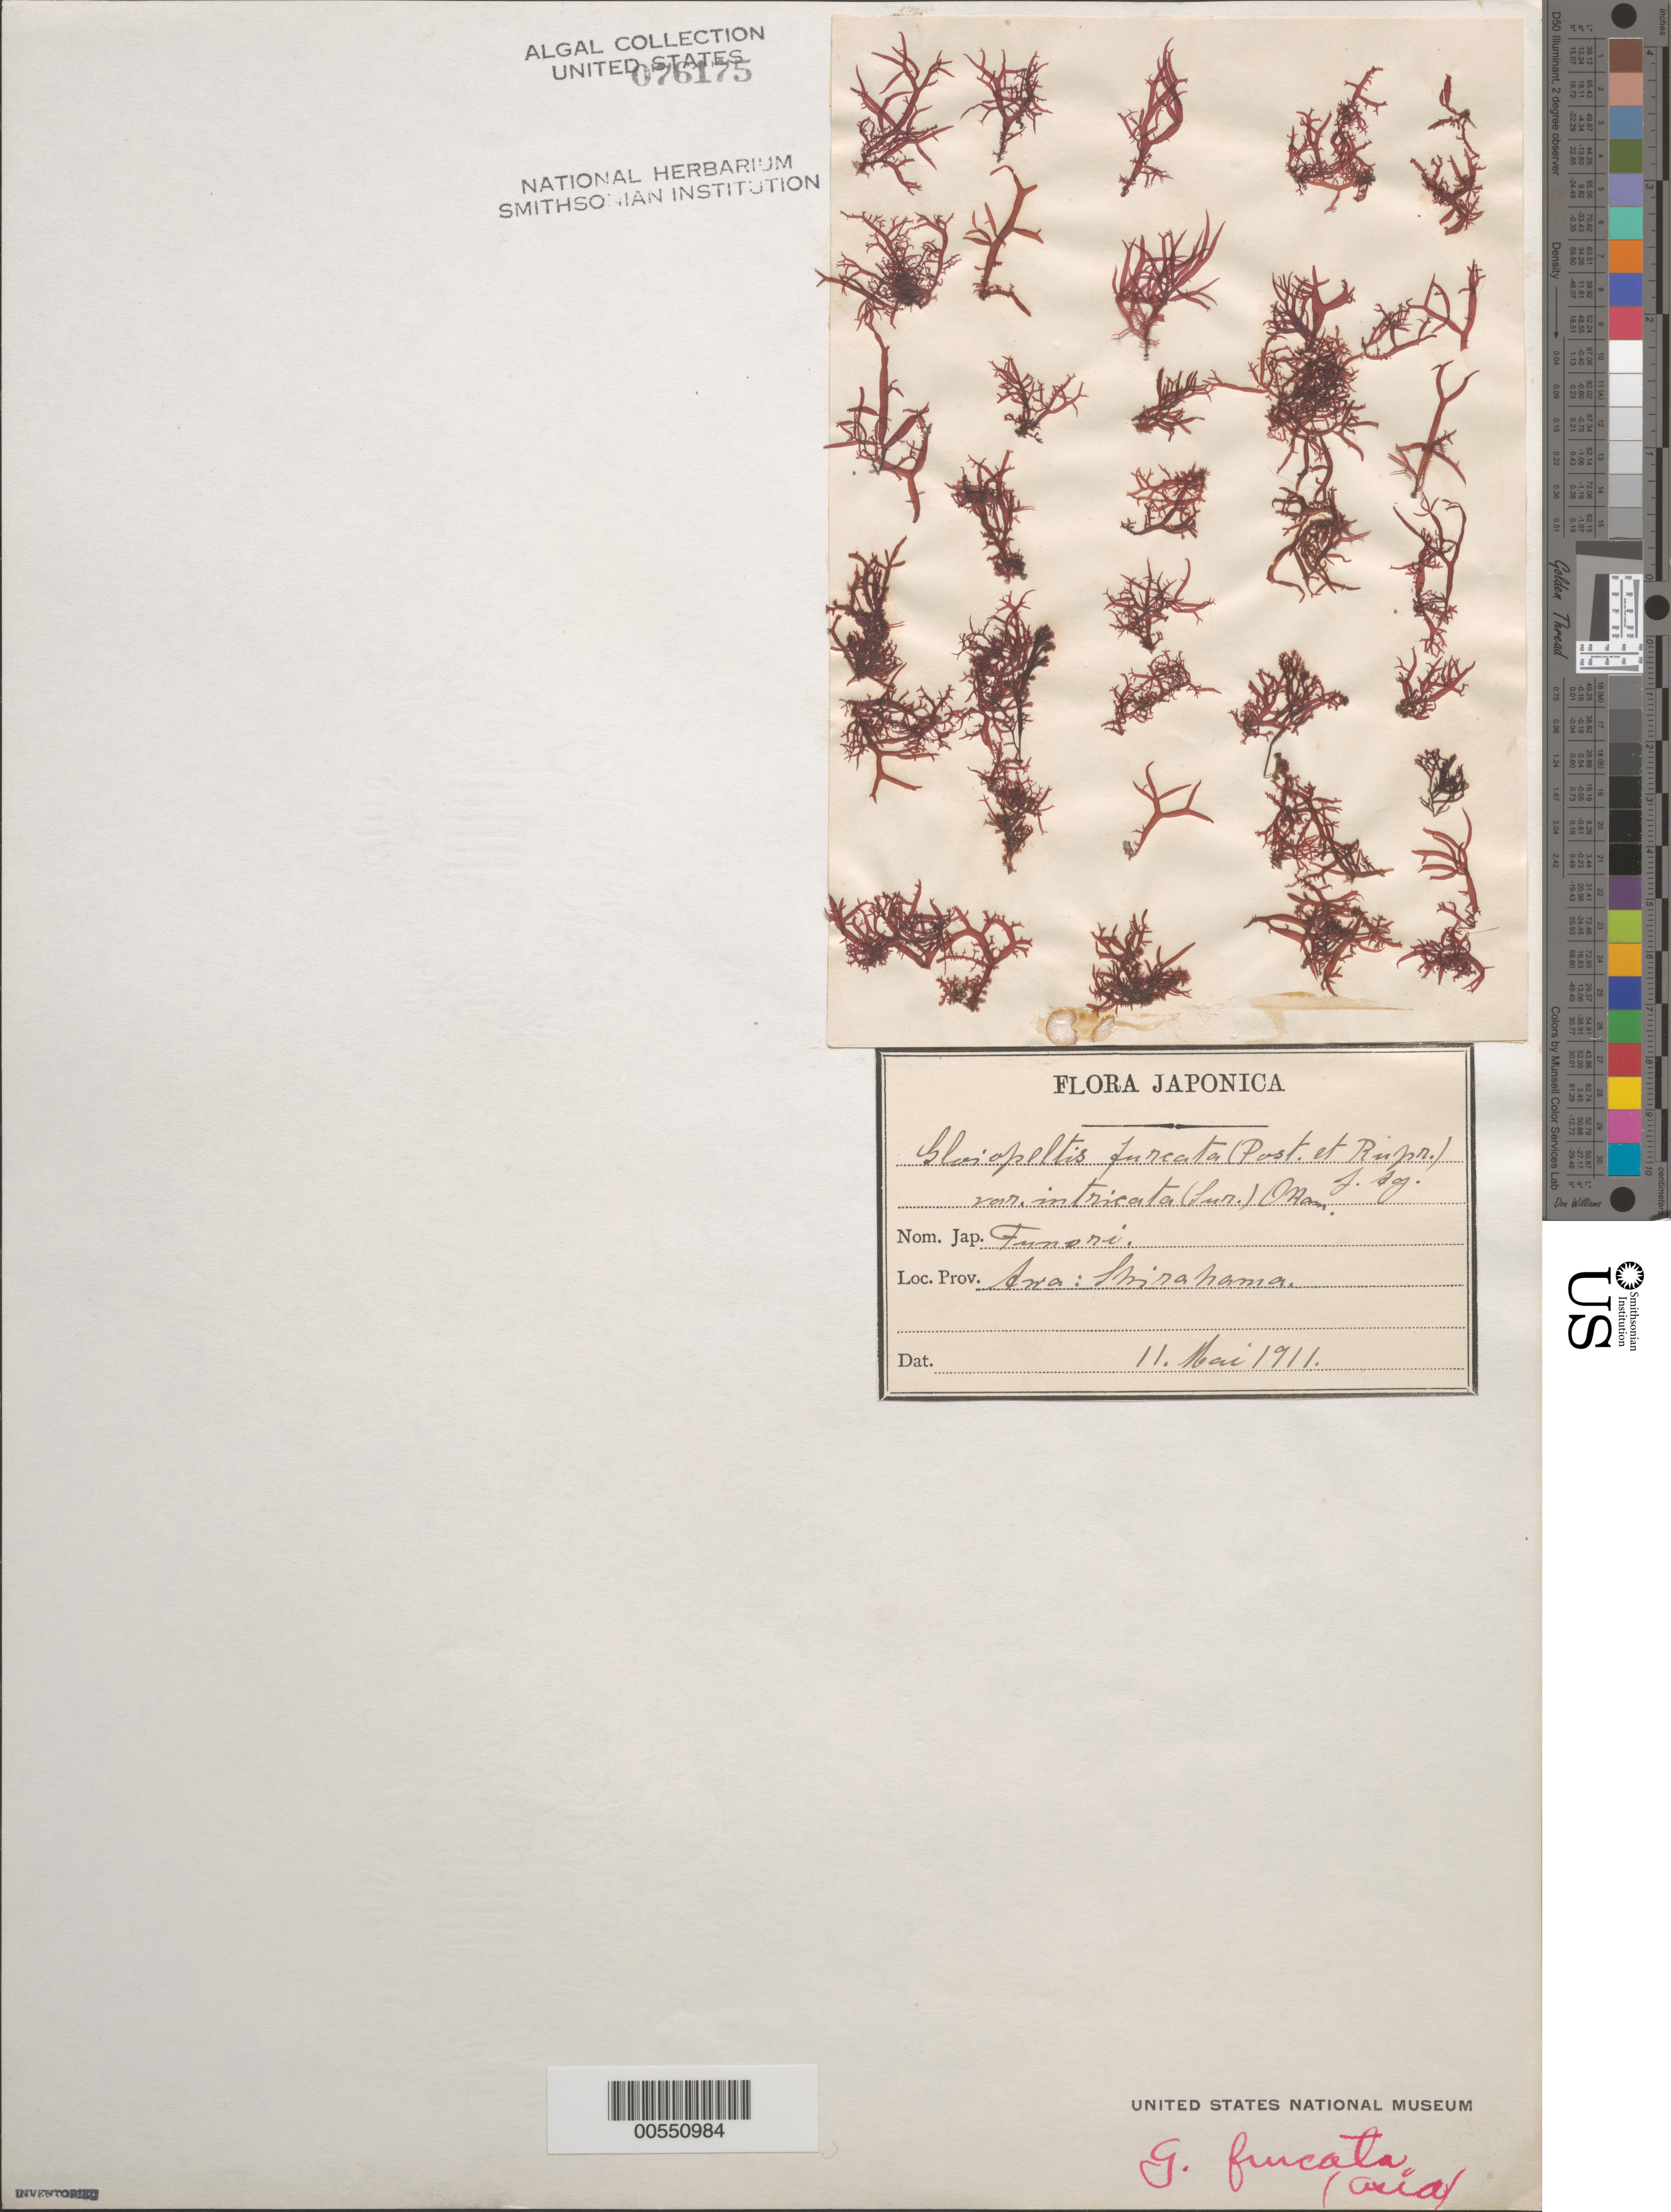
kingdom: Plantae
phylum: Rhodophyta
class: Florideophyceae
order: Gigartinales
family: Endocladiaceae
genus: Gloiopeltis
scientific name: Gloiopeltis furcata var. intricata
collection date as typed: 11 May 1911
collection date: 1911-05-11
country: Japan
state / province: Tiba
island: Honshu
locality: Shirahama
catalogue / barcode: US 76175